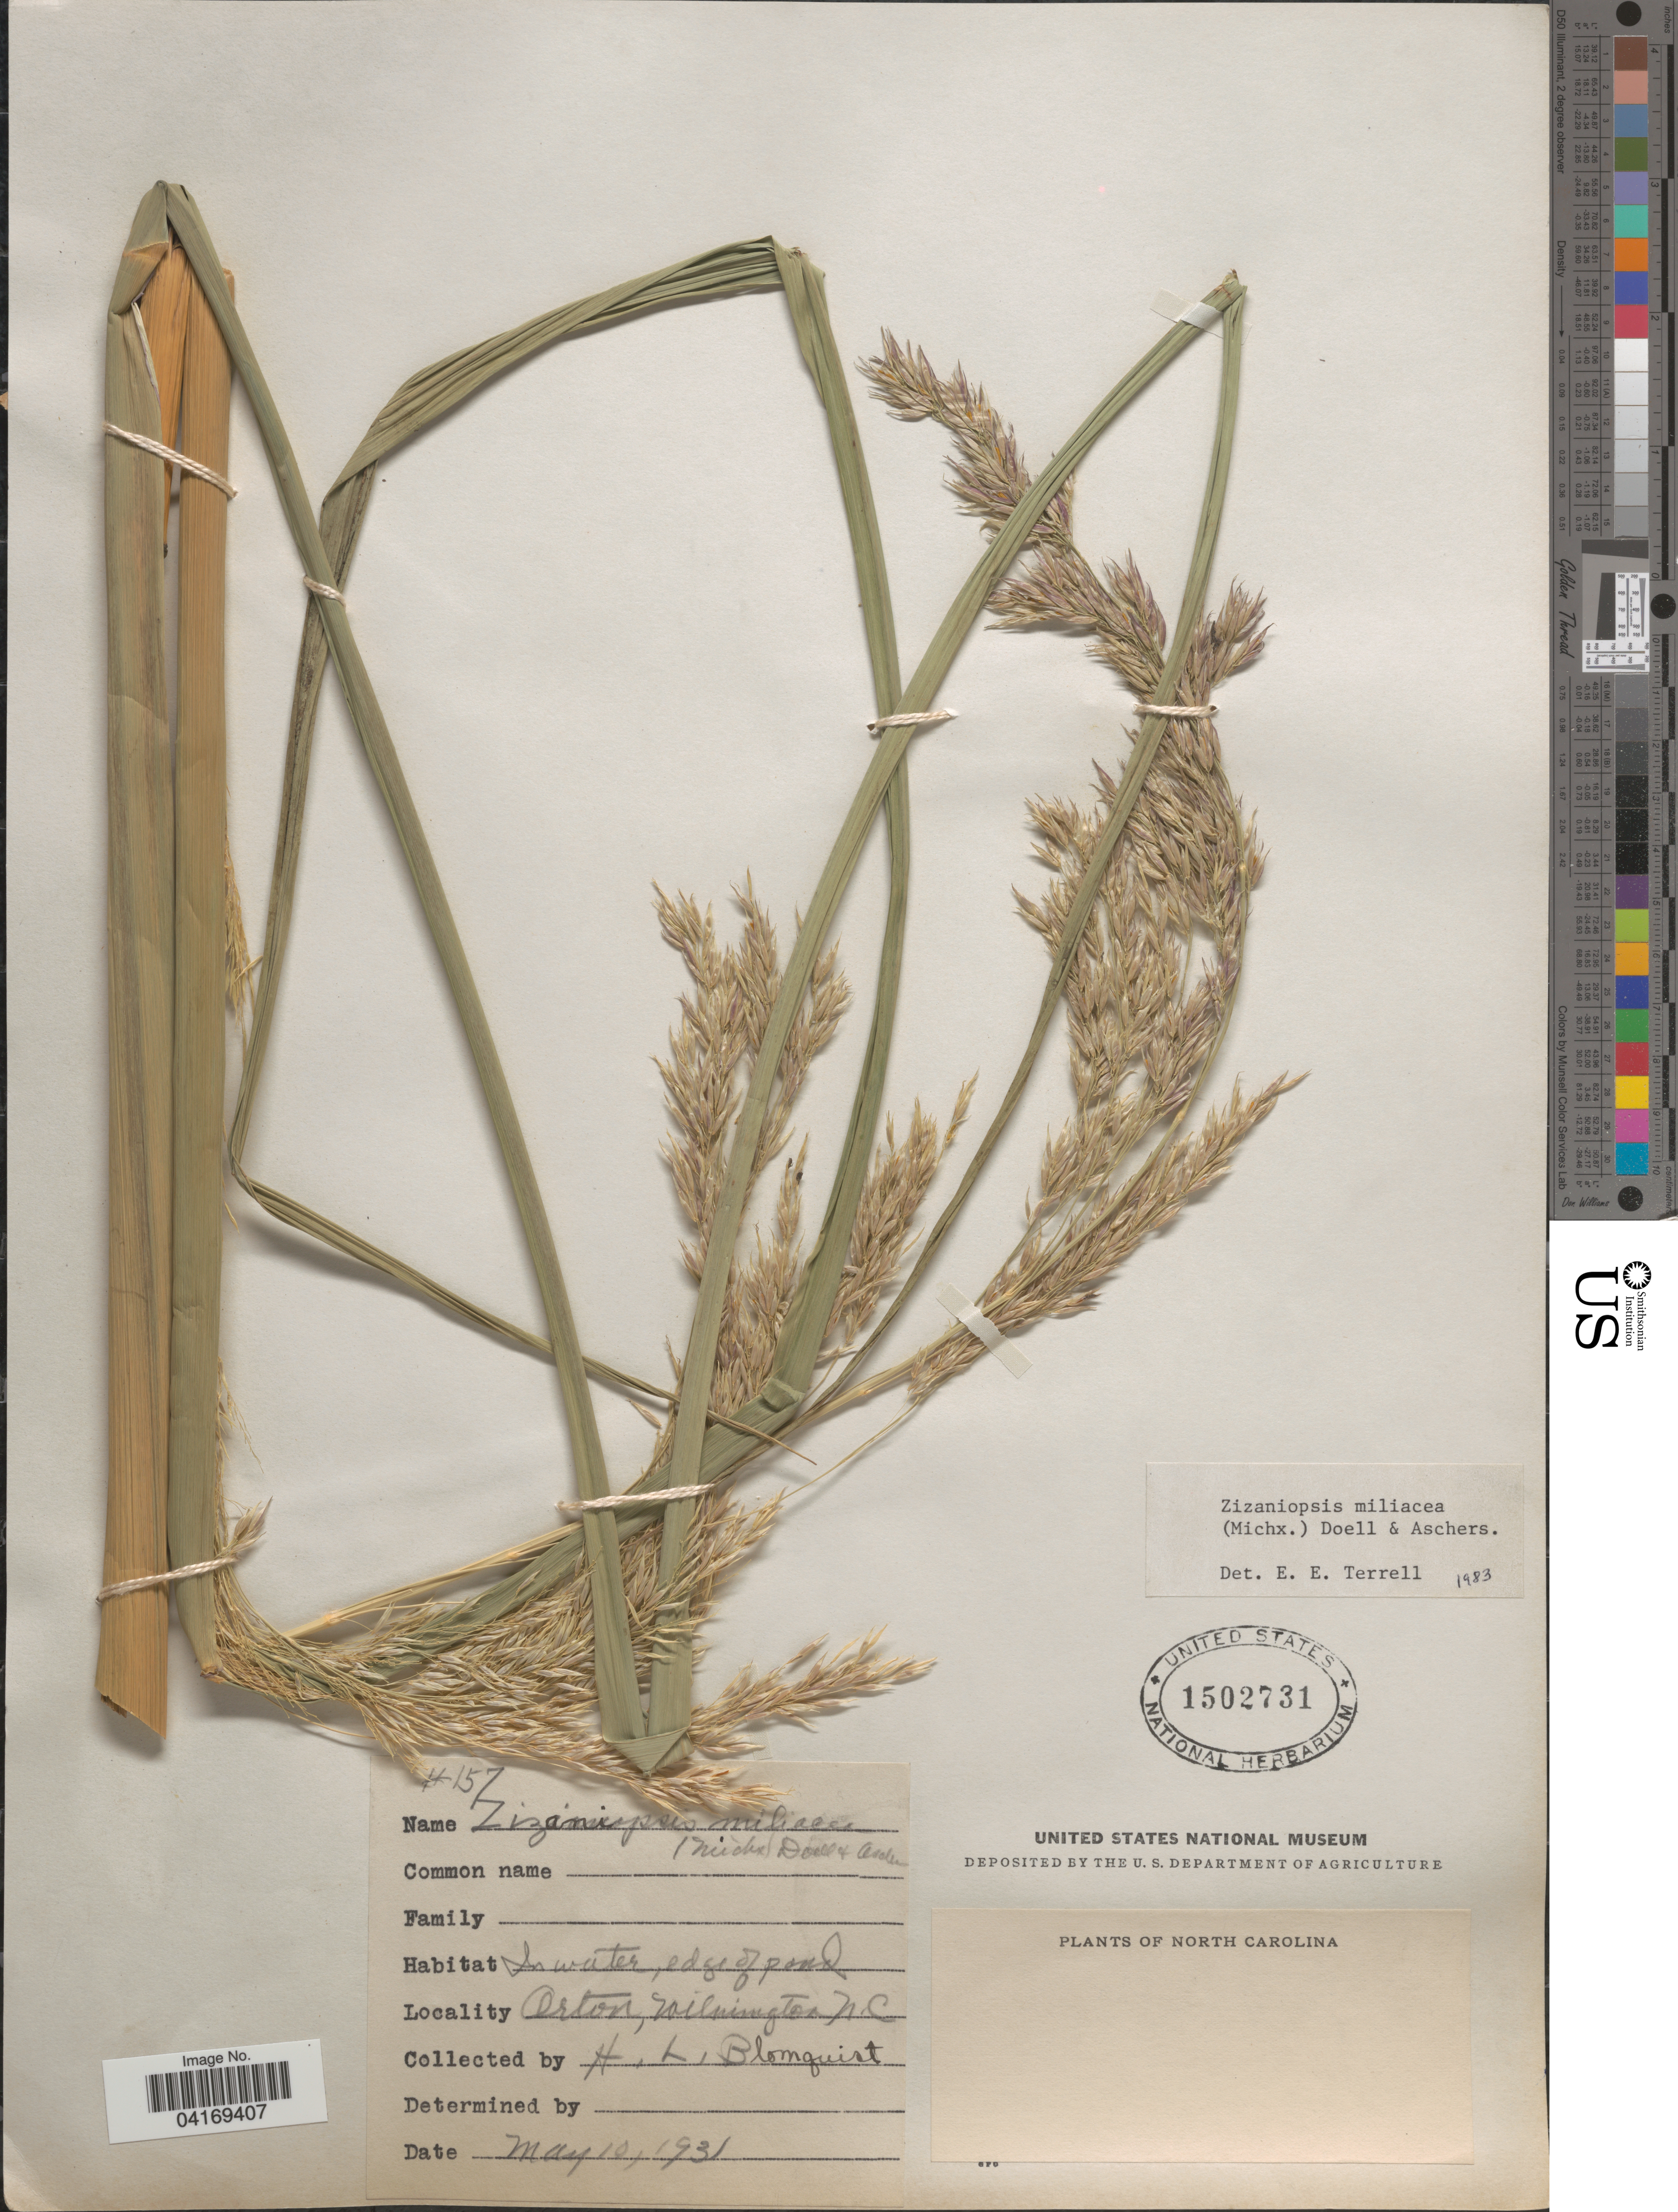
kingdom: Plantae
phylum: Tracheophyta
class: Liliopsida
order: Poales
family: Poaceae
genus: Zizaniopsis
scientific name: Zizaniopsis miliacea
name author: (Michx.) Döll & Asch.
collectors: H. Blomquist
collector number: H157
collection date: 1931-05-10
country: United States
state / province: North Carolina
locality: Orton, Wilmington.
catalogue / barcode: US 1502731